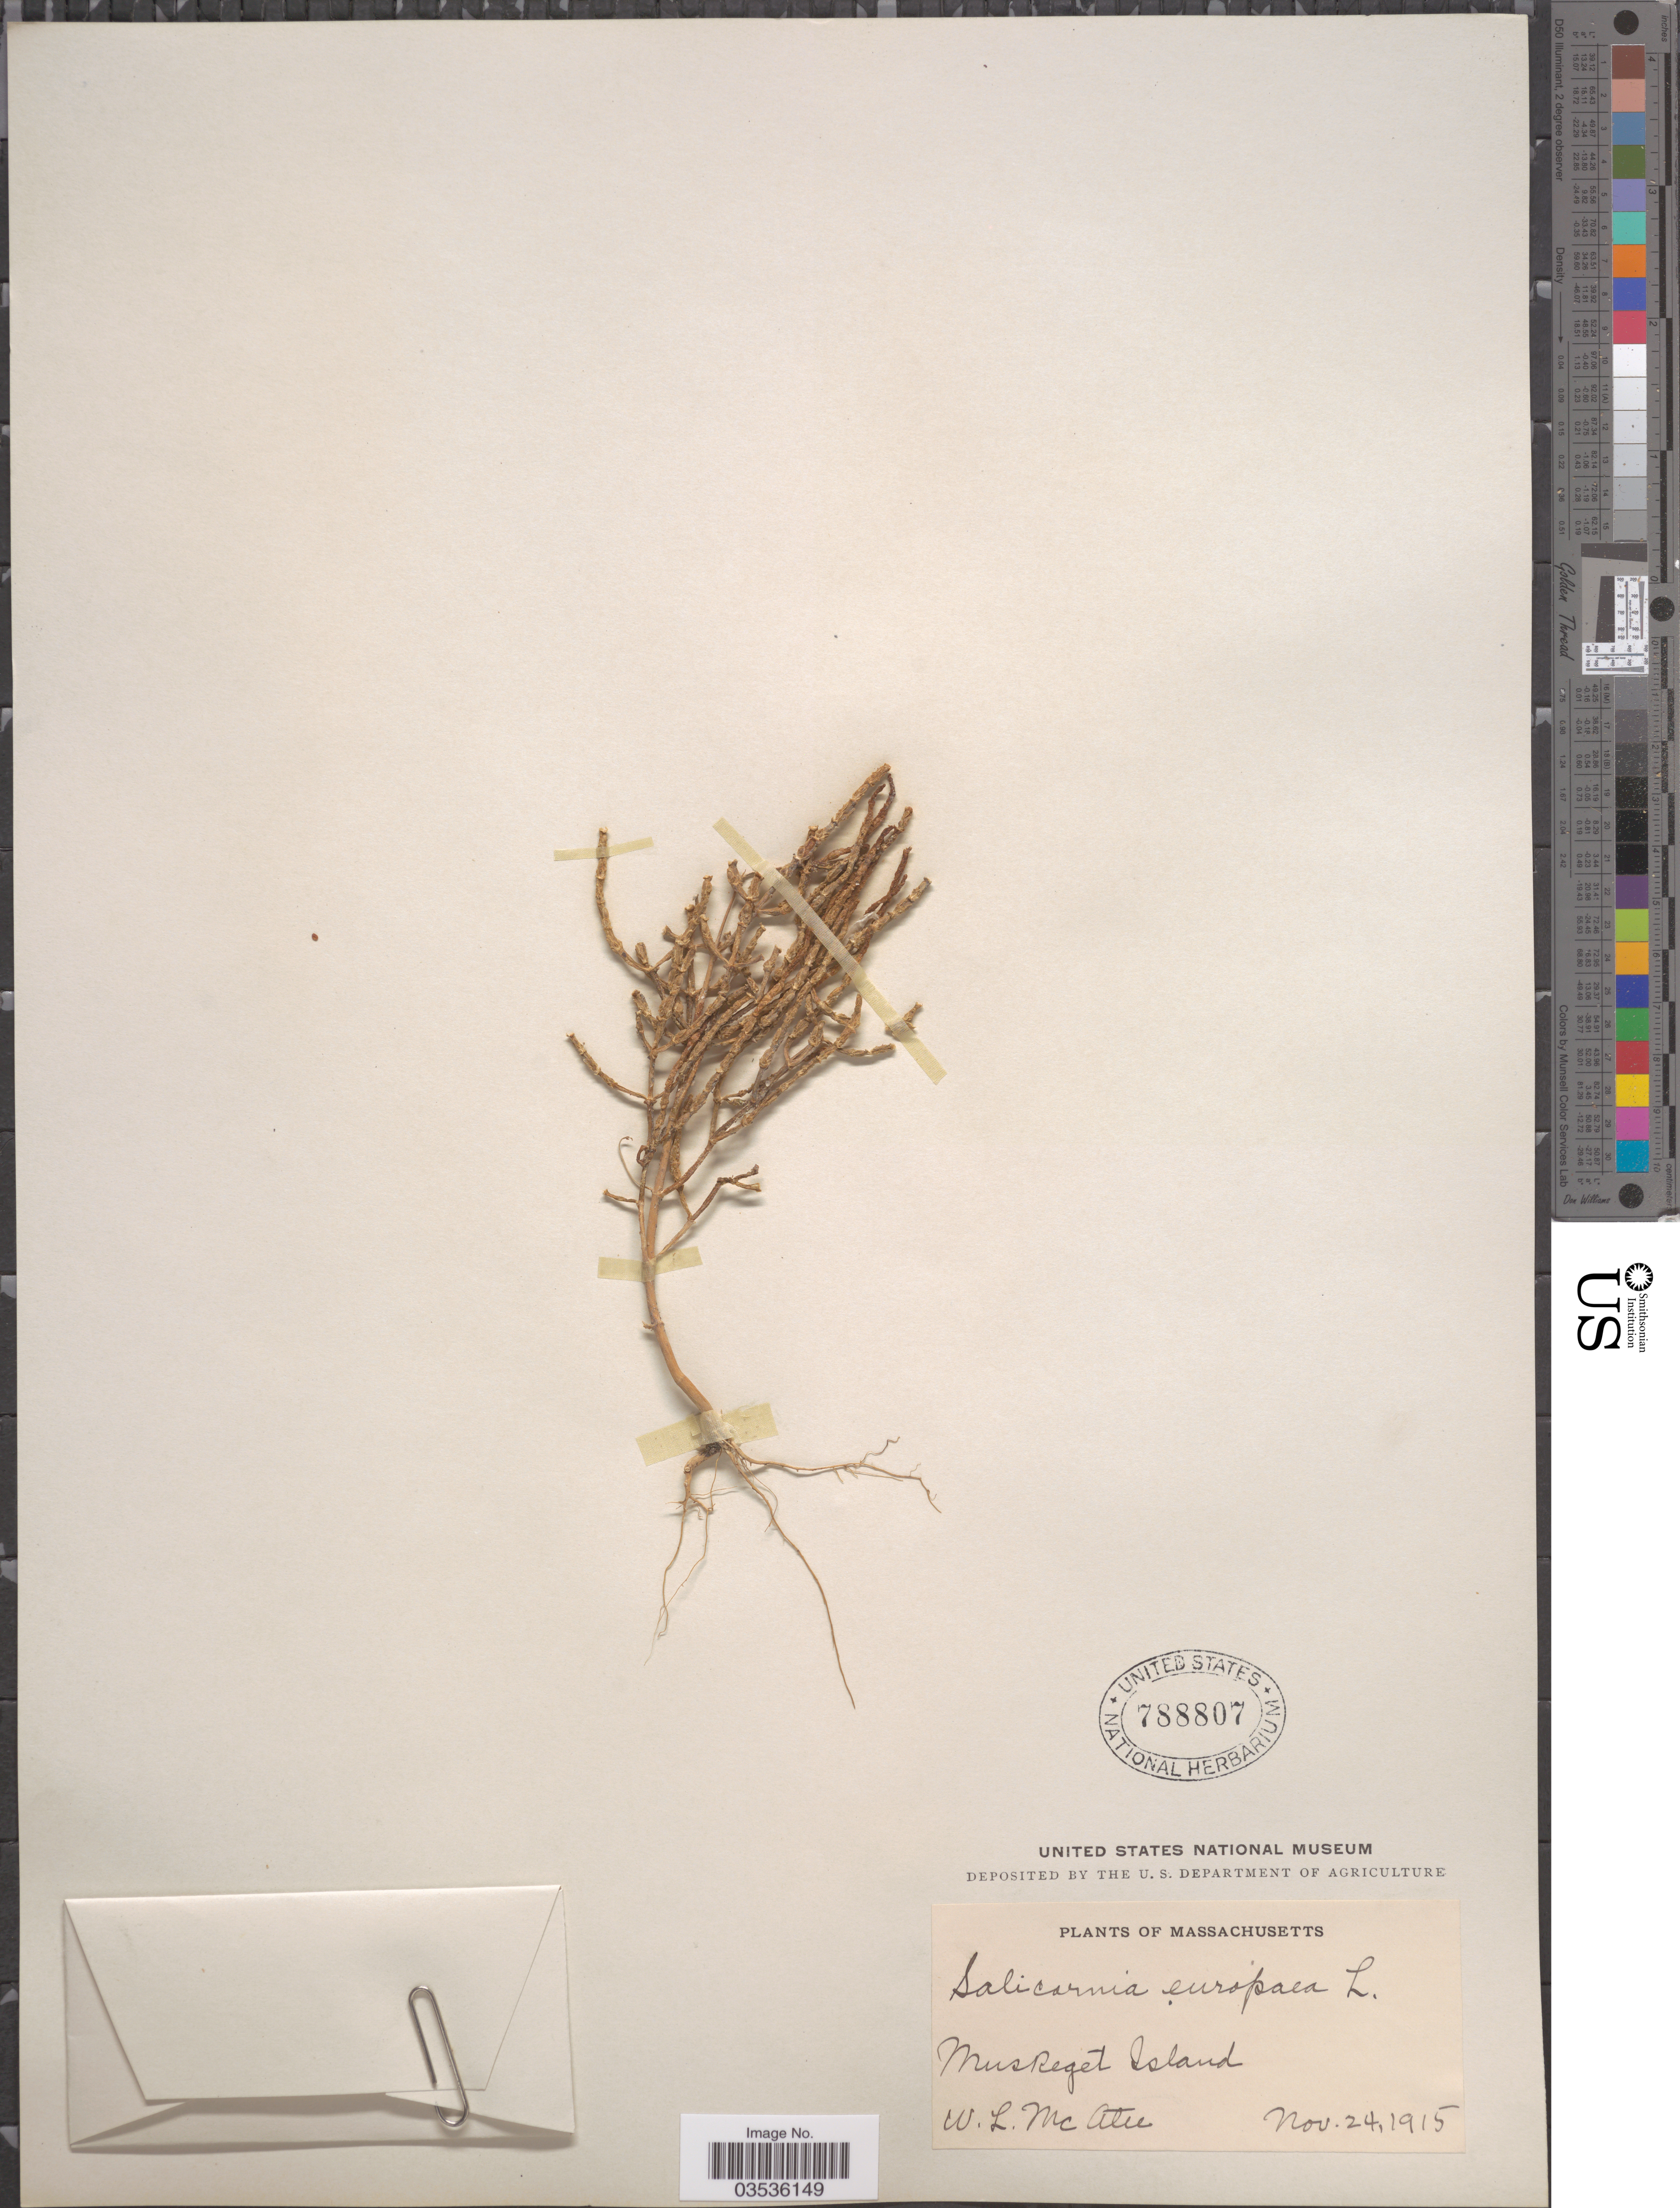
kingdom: Plantae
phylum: Tracheophyta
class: Magnoliopsida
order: Caryophyllales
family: Amaranthaceae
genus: Salicornia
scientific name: Salicornia europaea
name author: L.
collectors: W. McAtee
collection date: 1915-11-24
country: United States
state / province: Massachusetts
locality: Muskeget Island.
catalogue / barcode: US 788807